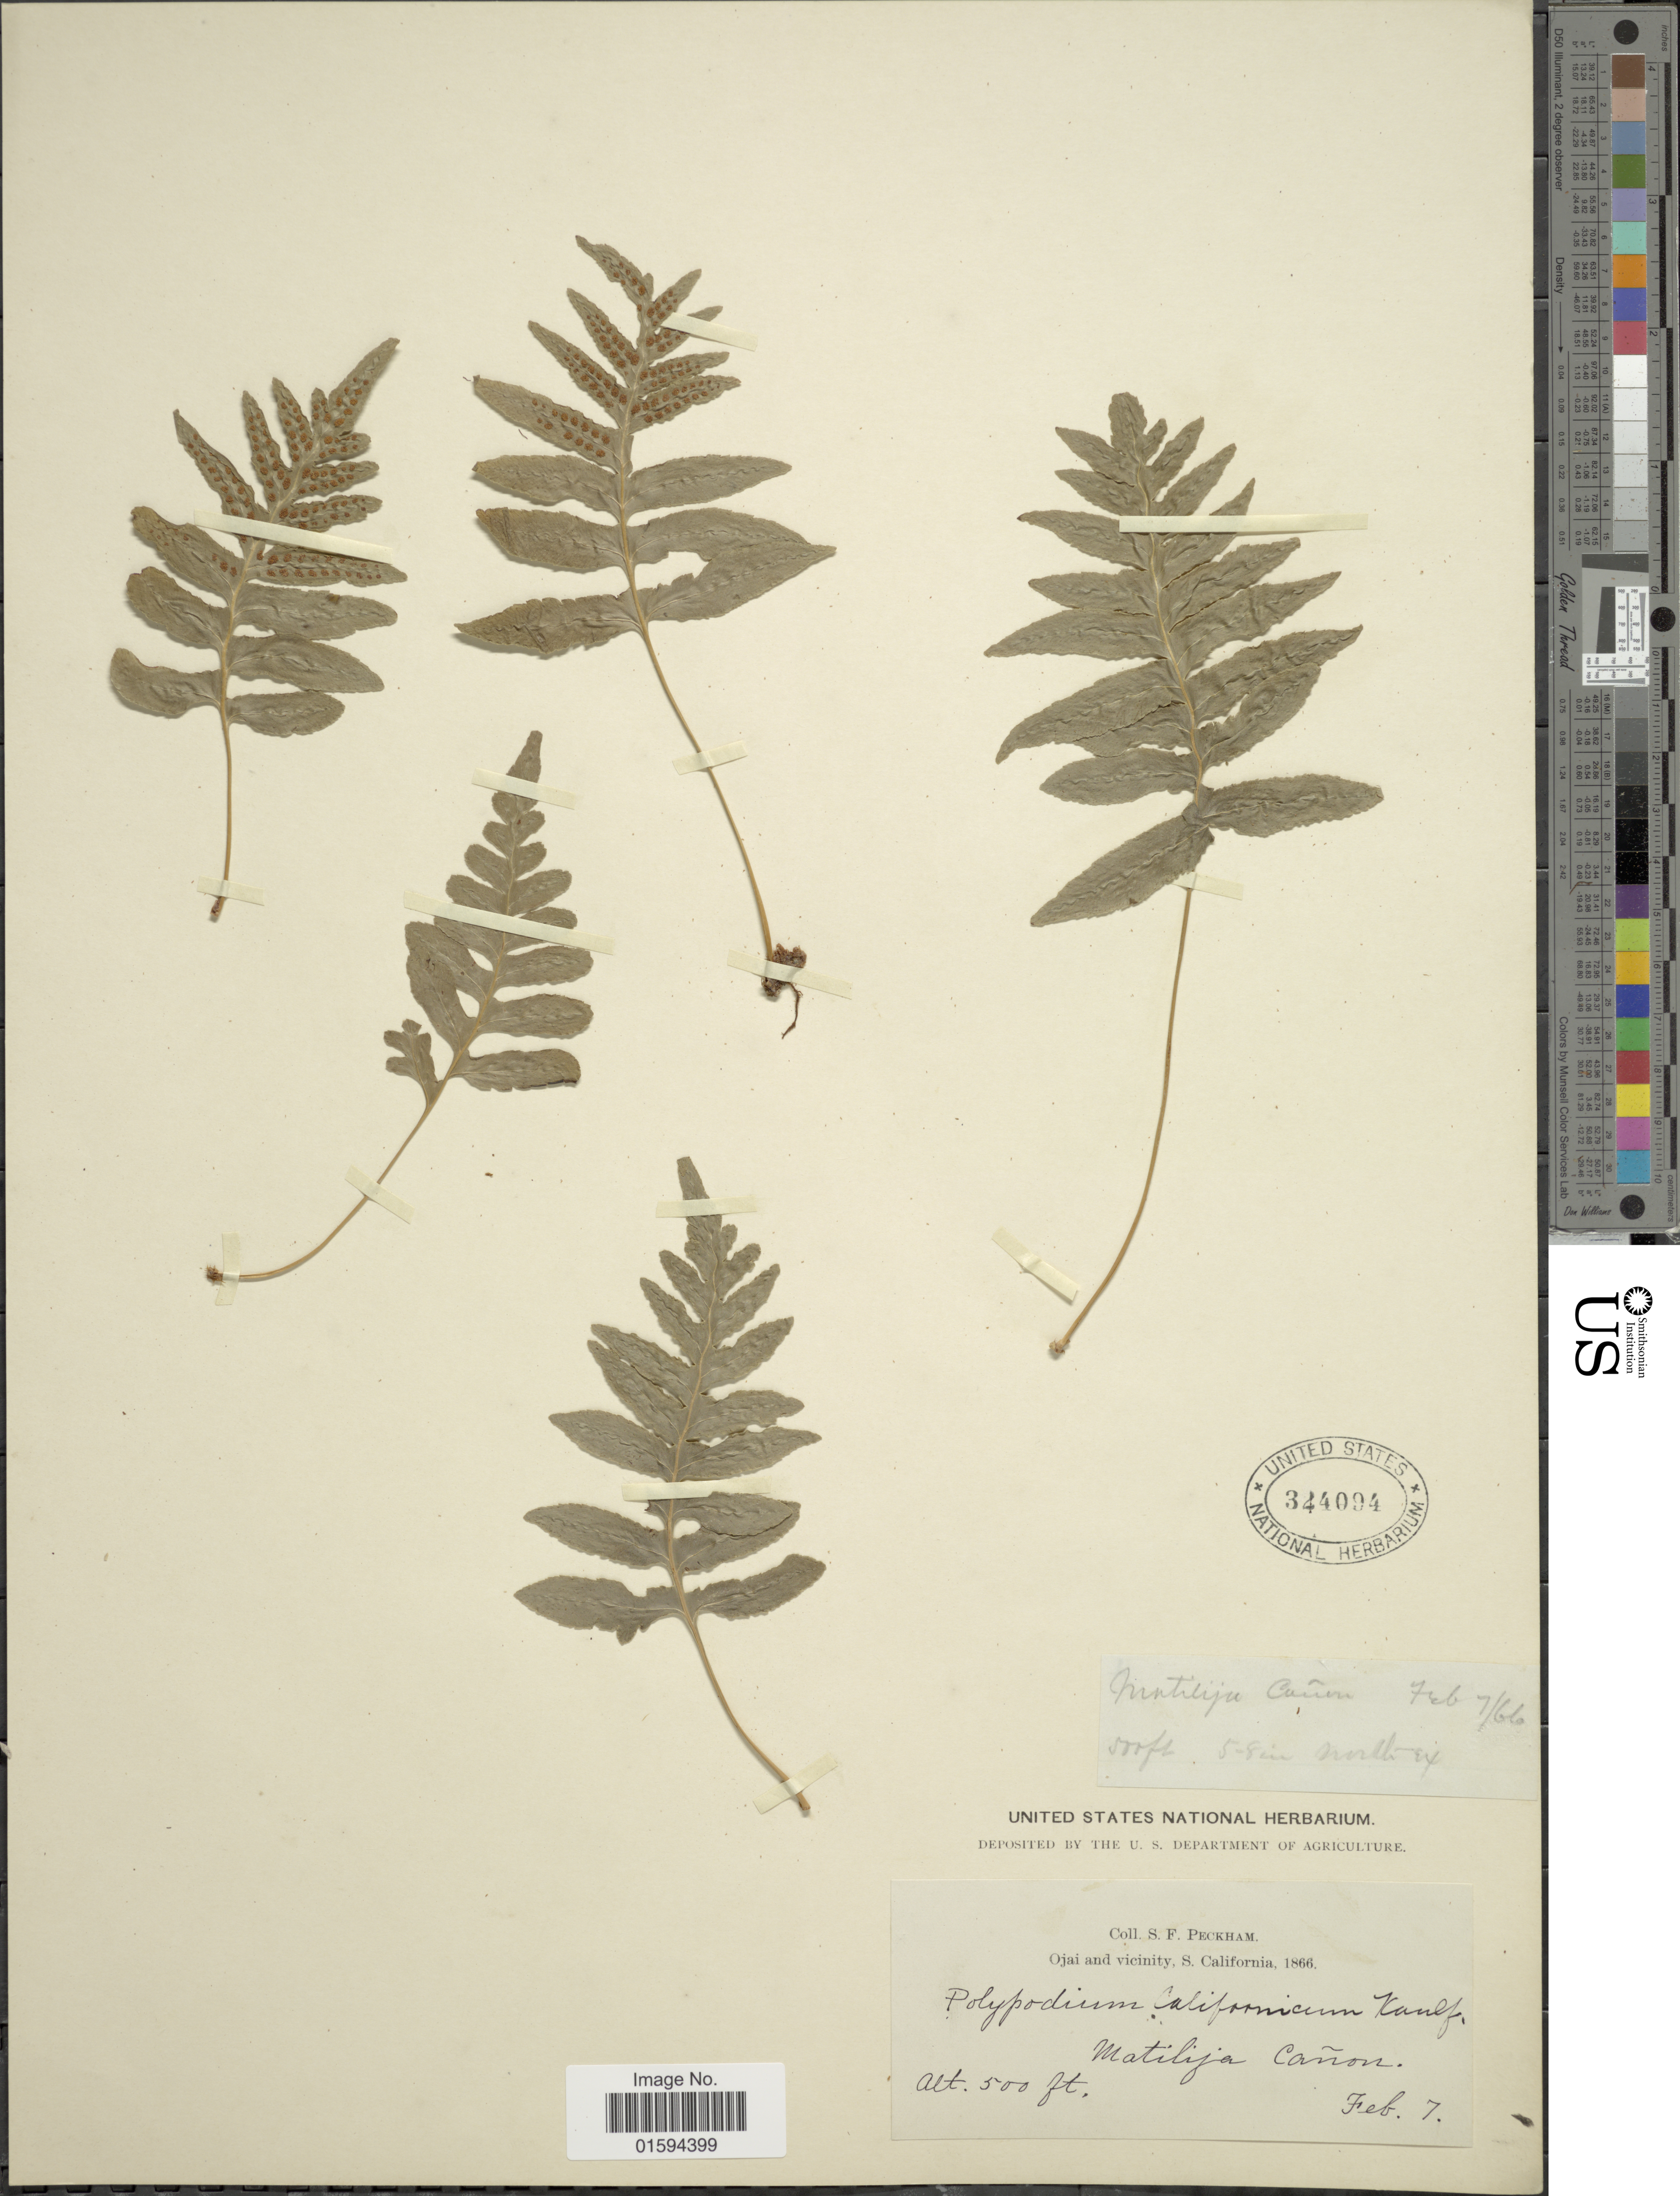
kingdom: Plantae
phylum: Tracheophyta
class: Polypodiopsida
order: Polypodiales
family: Polypodiaceae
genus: Polypodium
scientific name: Polypodium californicum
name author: Kaulf.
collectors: S. Peckham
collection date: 1866-02-07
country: United States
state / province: California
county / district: Ventura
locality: Ojai and vicinity, S. California, Matilija Cañon.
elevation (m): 152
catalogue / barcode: US 344094